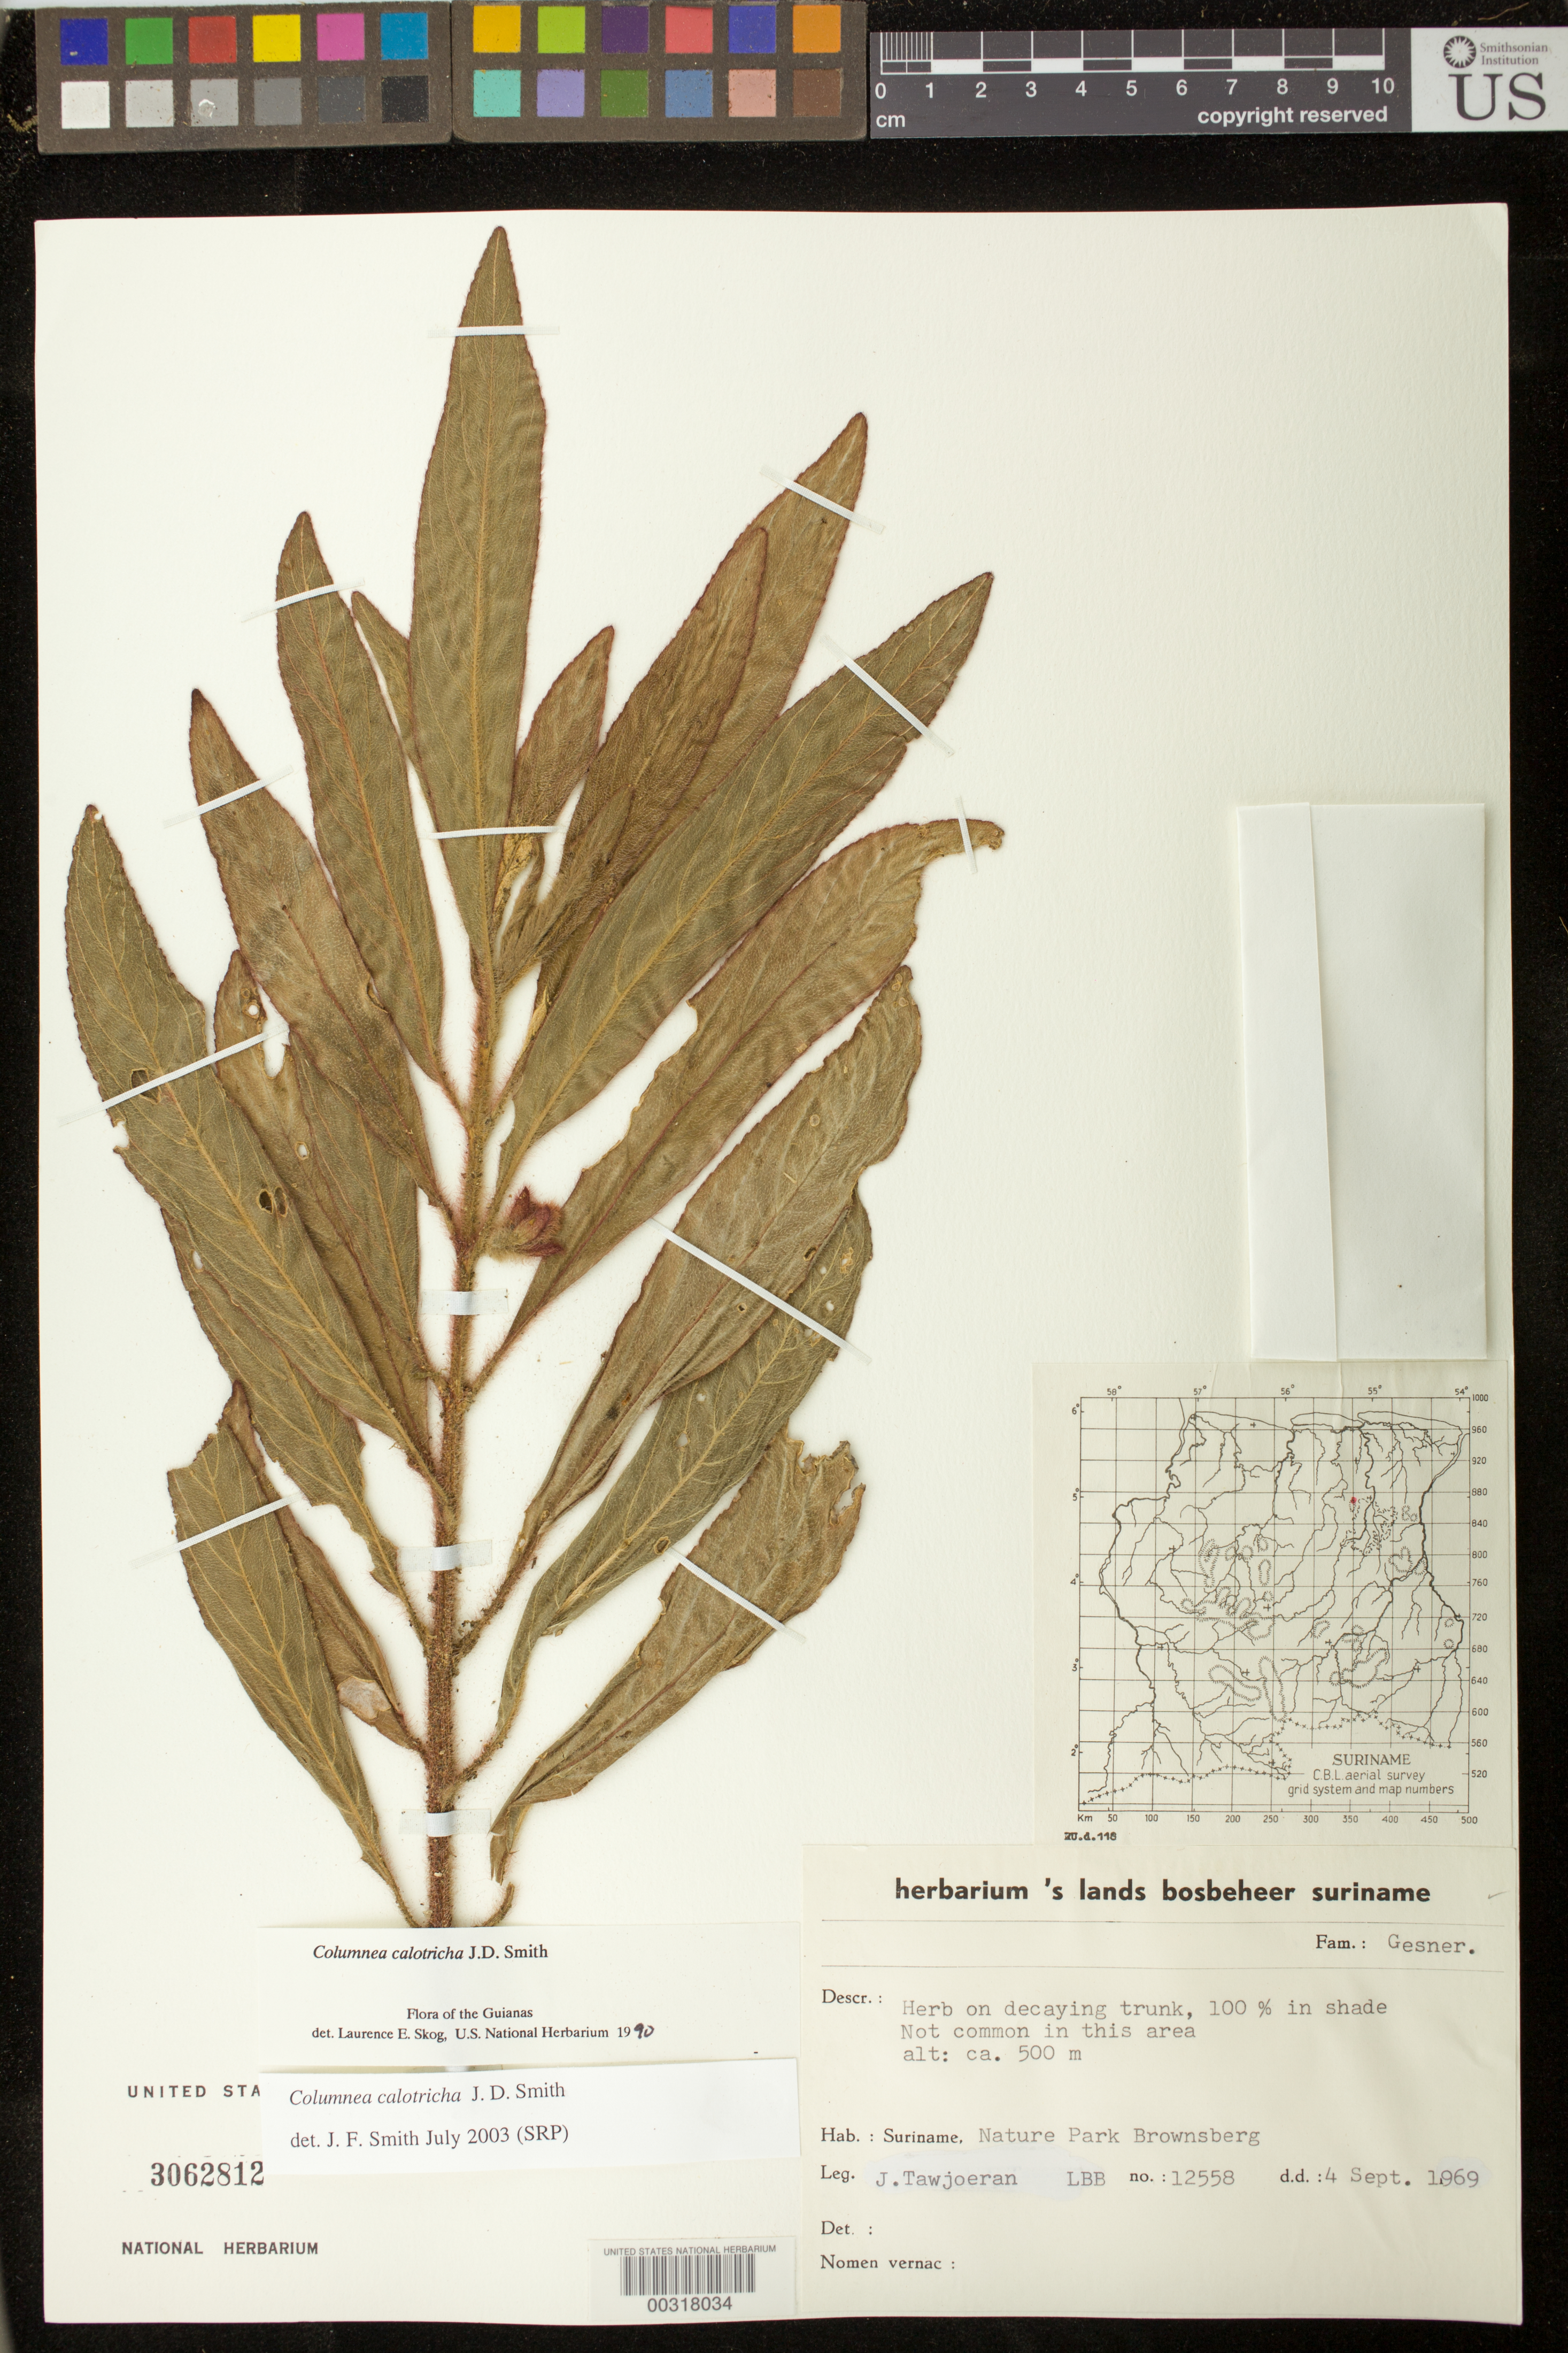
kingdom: Plantae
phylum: Tracheophyta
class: Magnoliopsida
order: Lamiales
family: Gesneriaceae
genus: Columnea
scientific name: Columnea calotricha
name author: Donn. Sm.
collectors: J. Tawjoeran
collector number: LBB 12558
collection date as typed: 04 Sep 1969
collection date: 1969-09-04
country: Suriname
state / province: Brokopondo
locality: Nature Park Brownsberg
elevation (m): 500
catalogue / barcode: US 3062812